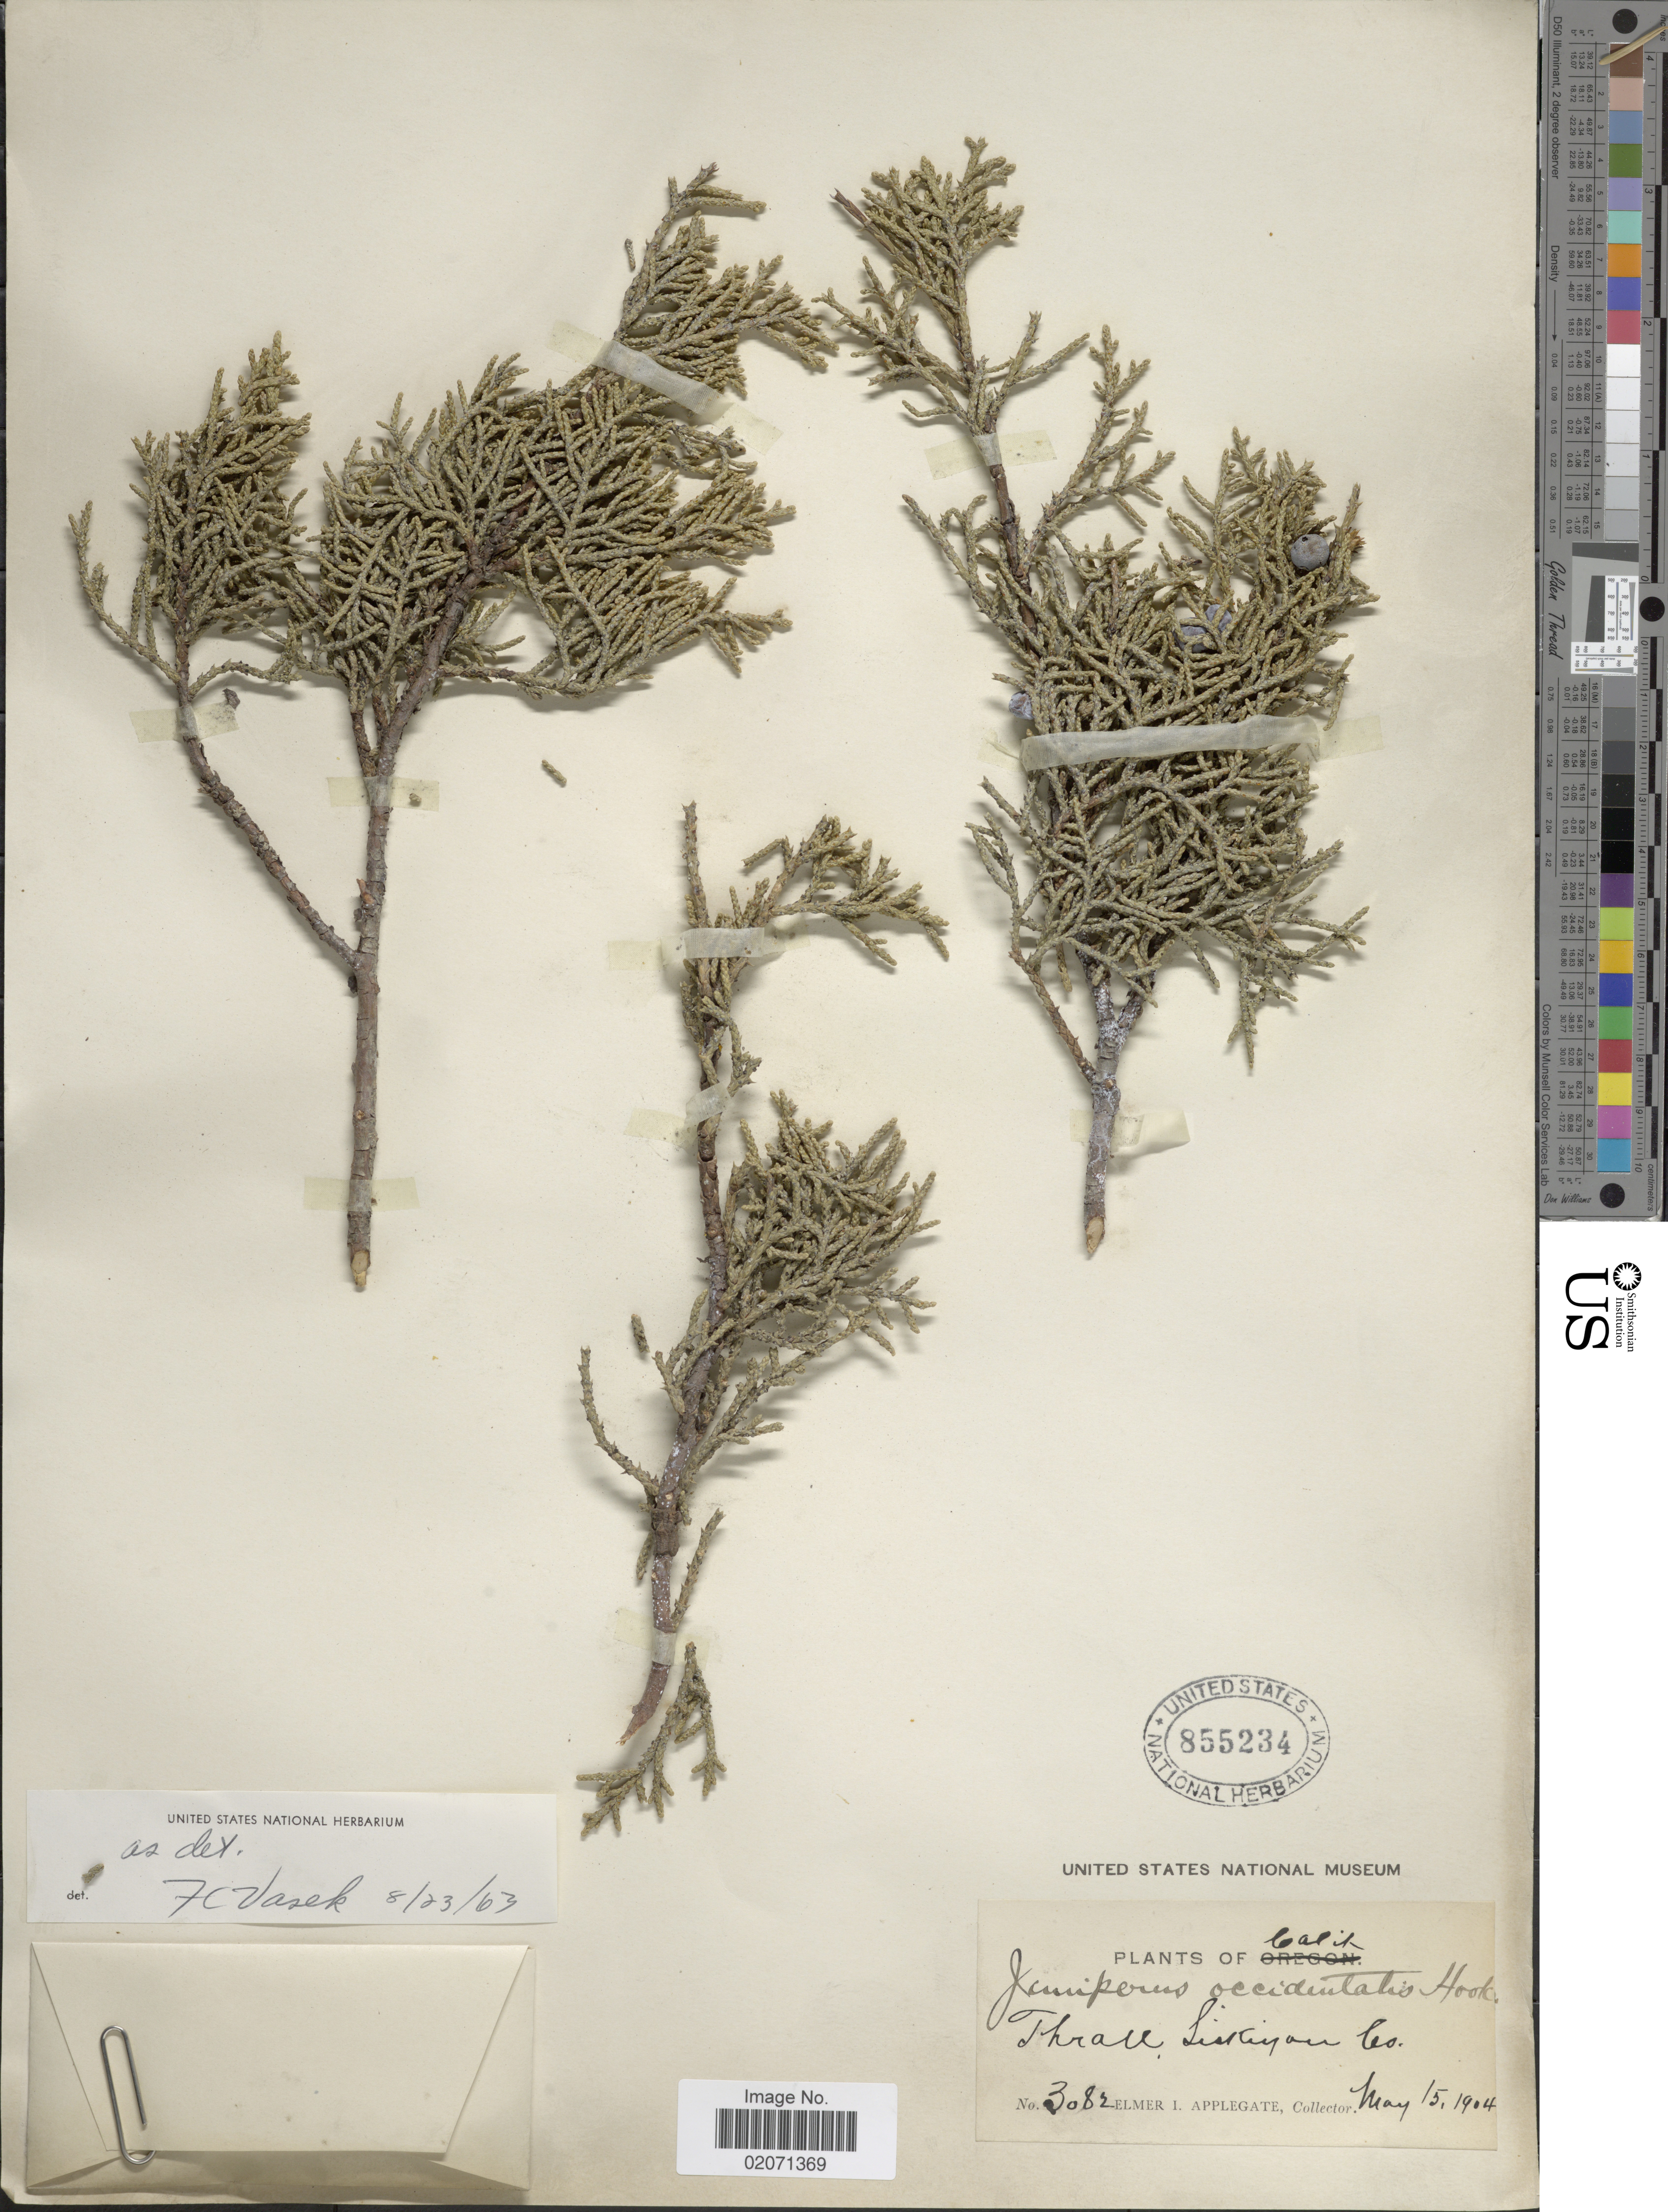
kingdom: Plantae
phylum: Tracheophyta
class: Pinopsida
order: Pinales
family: Cupressaceae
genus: Juniperus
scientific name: Juniperus occidentalis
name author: Hook.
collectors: E. I. Applegate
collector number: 3082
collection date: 1904-05-15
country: United States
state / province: California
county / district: Siskiyou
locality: Calif. Thrall, Siskiyou Co.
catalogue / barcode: US 855234